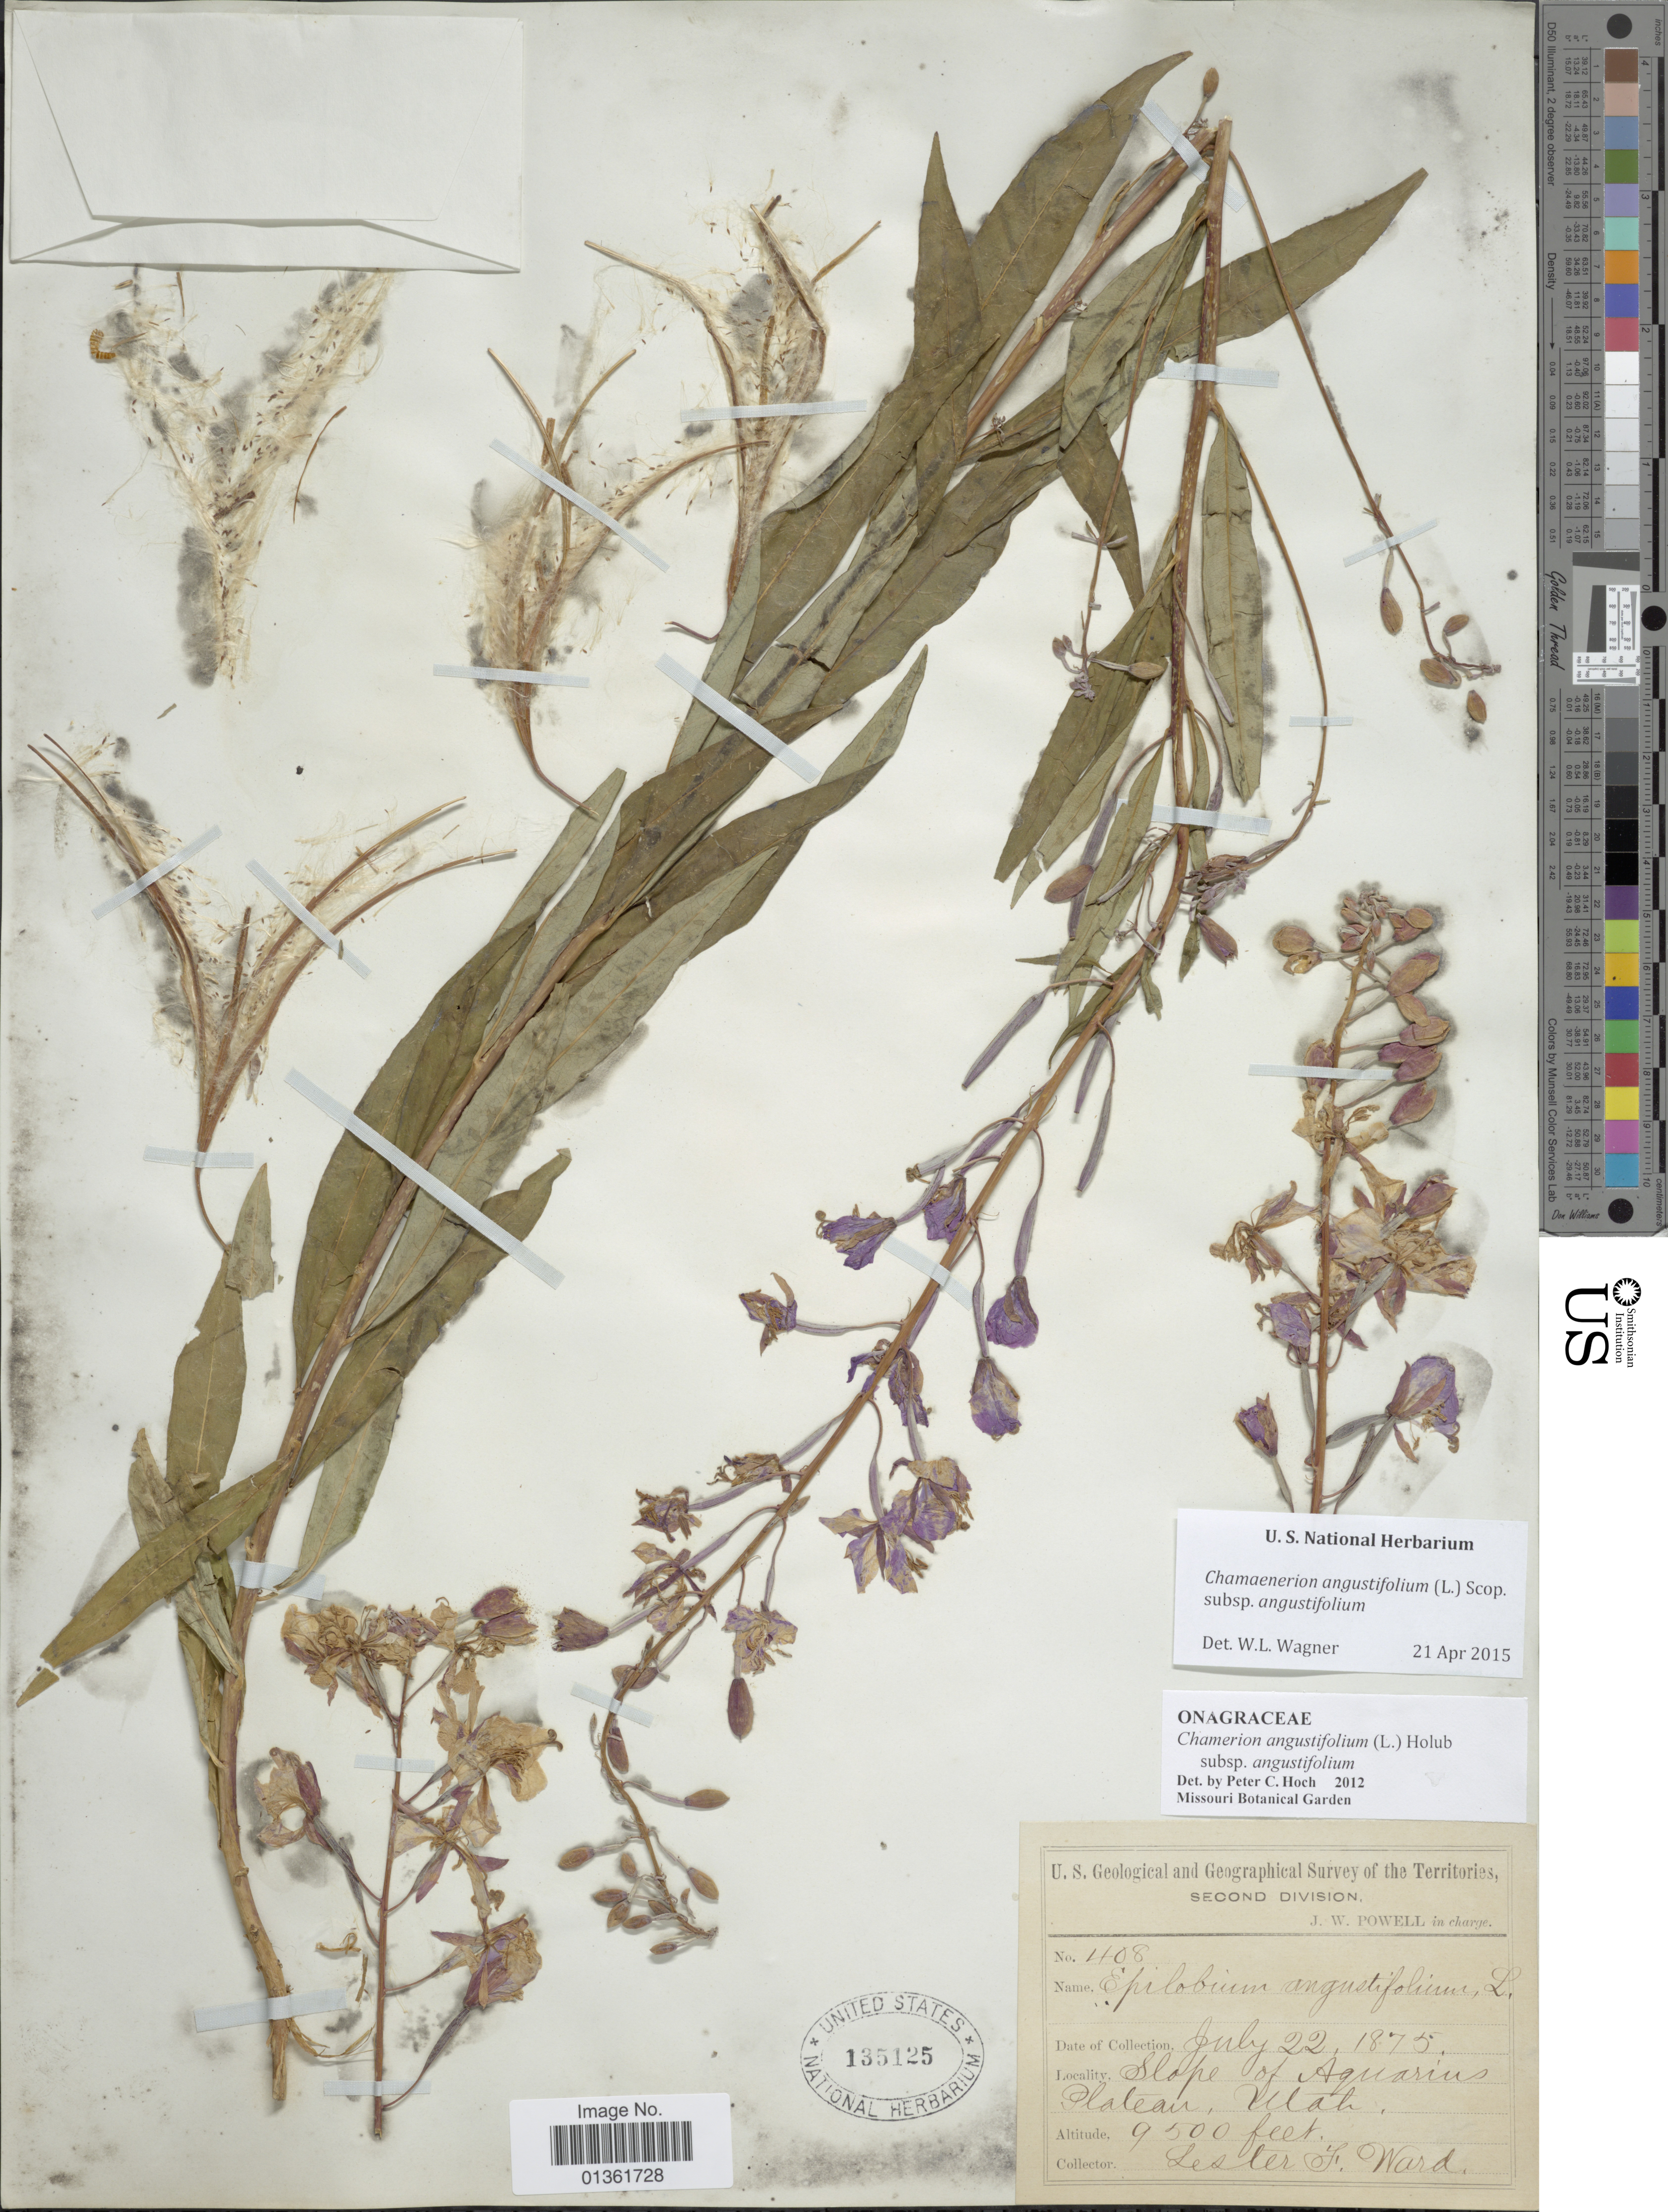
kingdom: Plantae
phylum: Tracheophyta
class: Magnoliopsida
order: Myrtales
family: Onagraceae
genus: Chamaenerion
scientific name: Chamaenerion angustifolium subsp. angustifolium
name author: (L.) Scop.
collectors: L. Ward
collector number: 408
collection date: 1875-07-22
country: United States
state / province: Utah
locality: Slope of Aquarius Plateau.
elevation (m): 2896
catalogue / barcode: US 135125